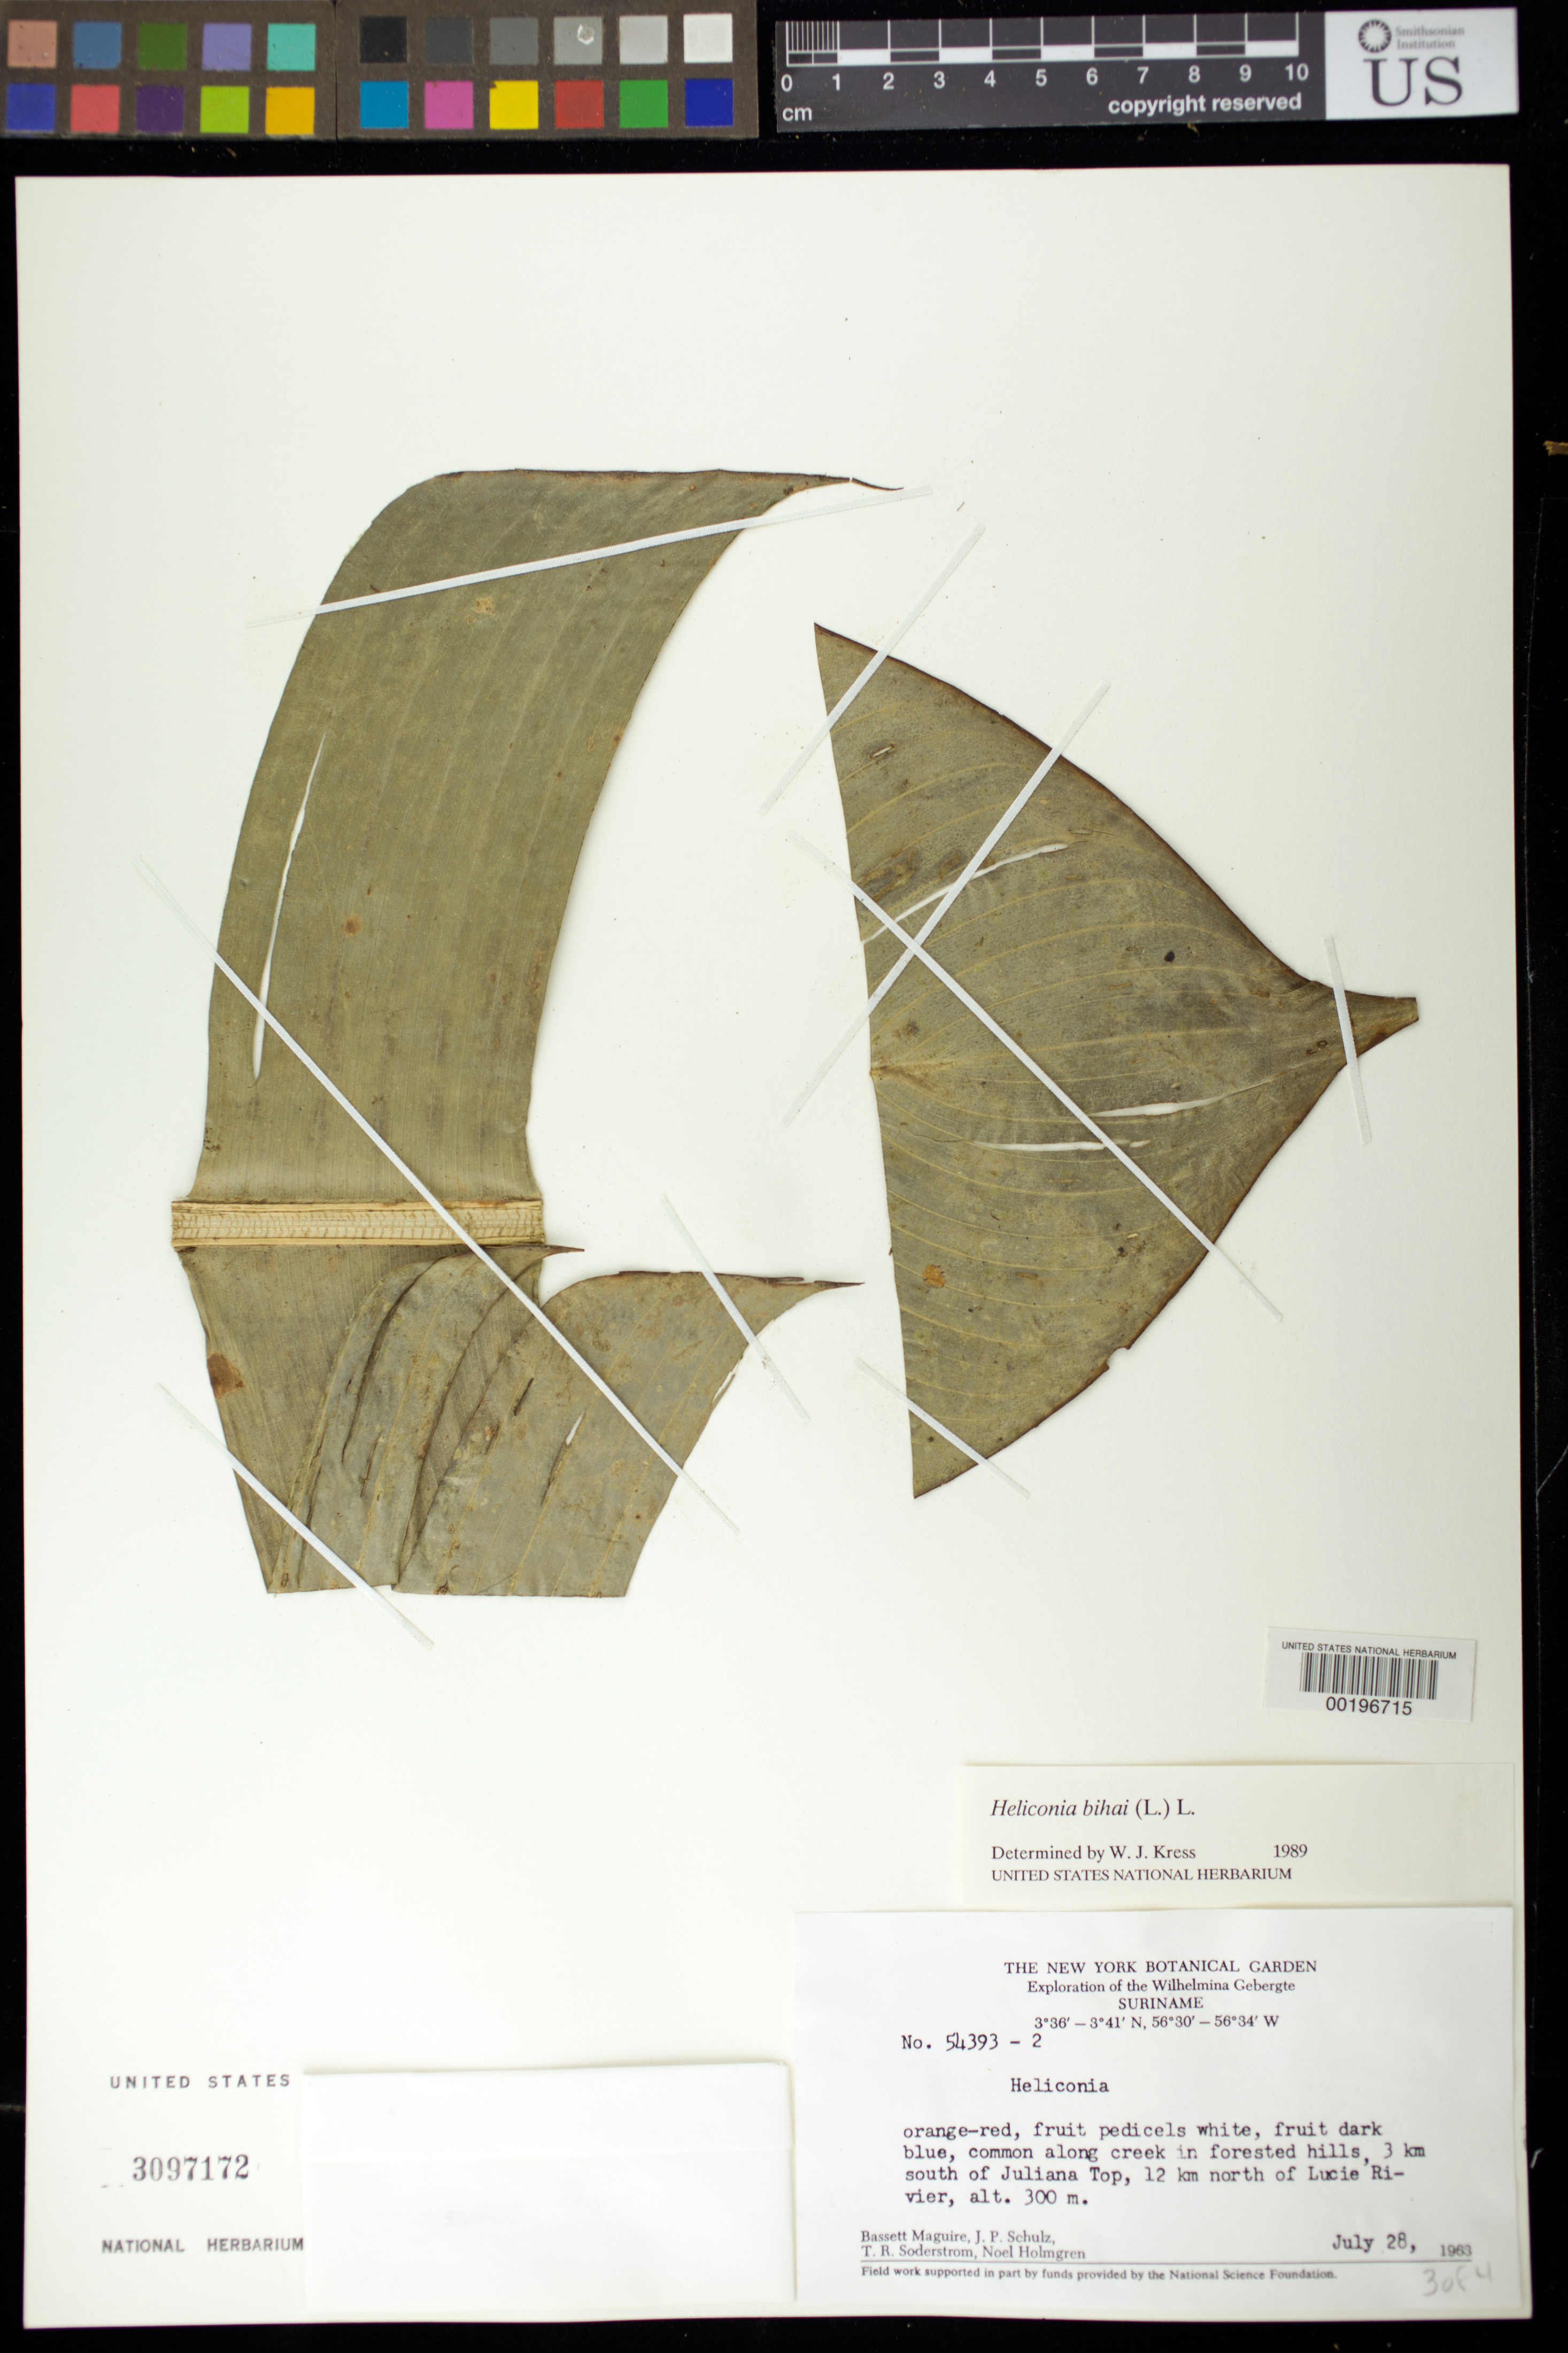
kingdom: Plantae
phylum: Tracheophyta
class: Liliopsida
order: Zingiberales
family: Heliconiaceae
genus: Heliconia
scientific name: Heliconia bihai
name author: (L.) L.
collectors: B. Maguire, J. P. Schulz, T. R. Soderstrom & N. H. Holmgren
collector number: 54393-2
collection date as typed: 28 Jul 1963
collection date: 1963-07-28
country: Suriname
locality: Wilhelmina gebirgte; 3 km s. of juliana top, 12 km n. of lucie rivier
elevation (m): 300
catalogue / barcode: US 3097172